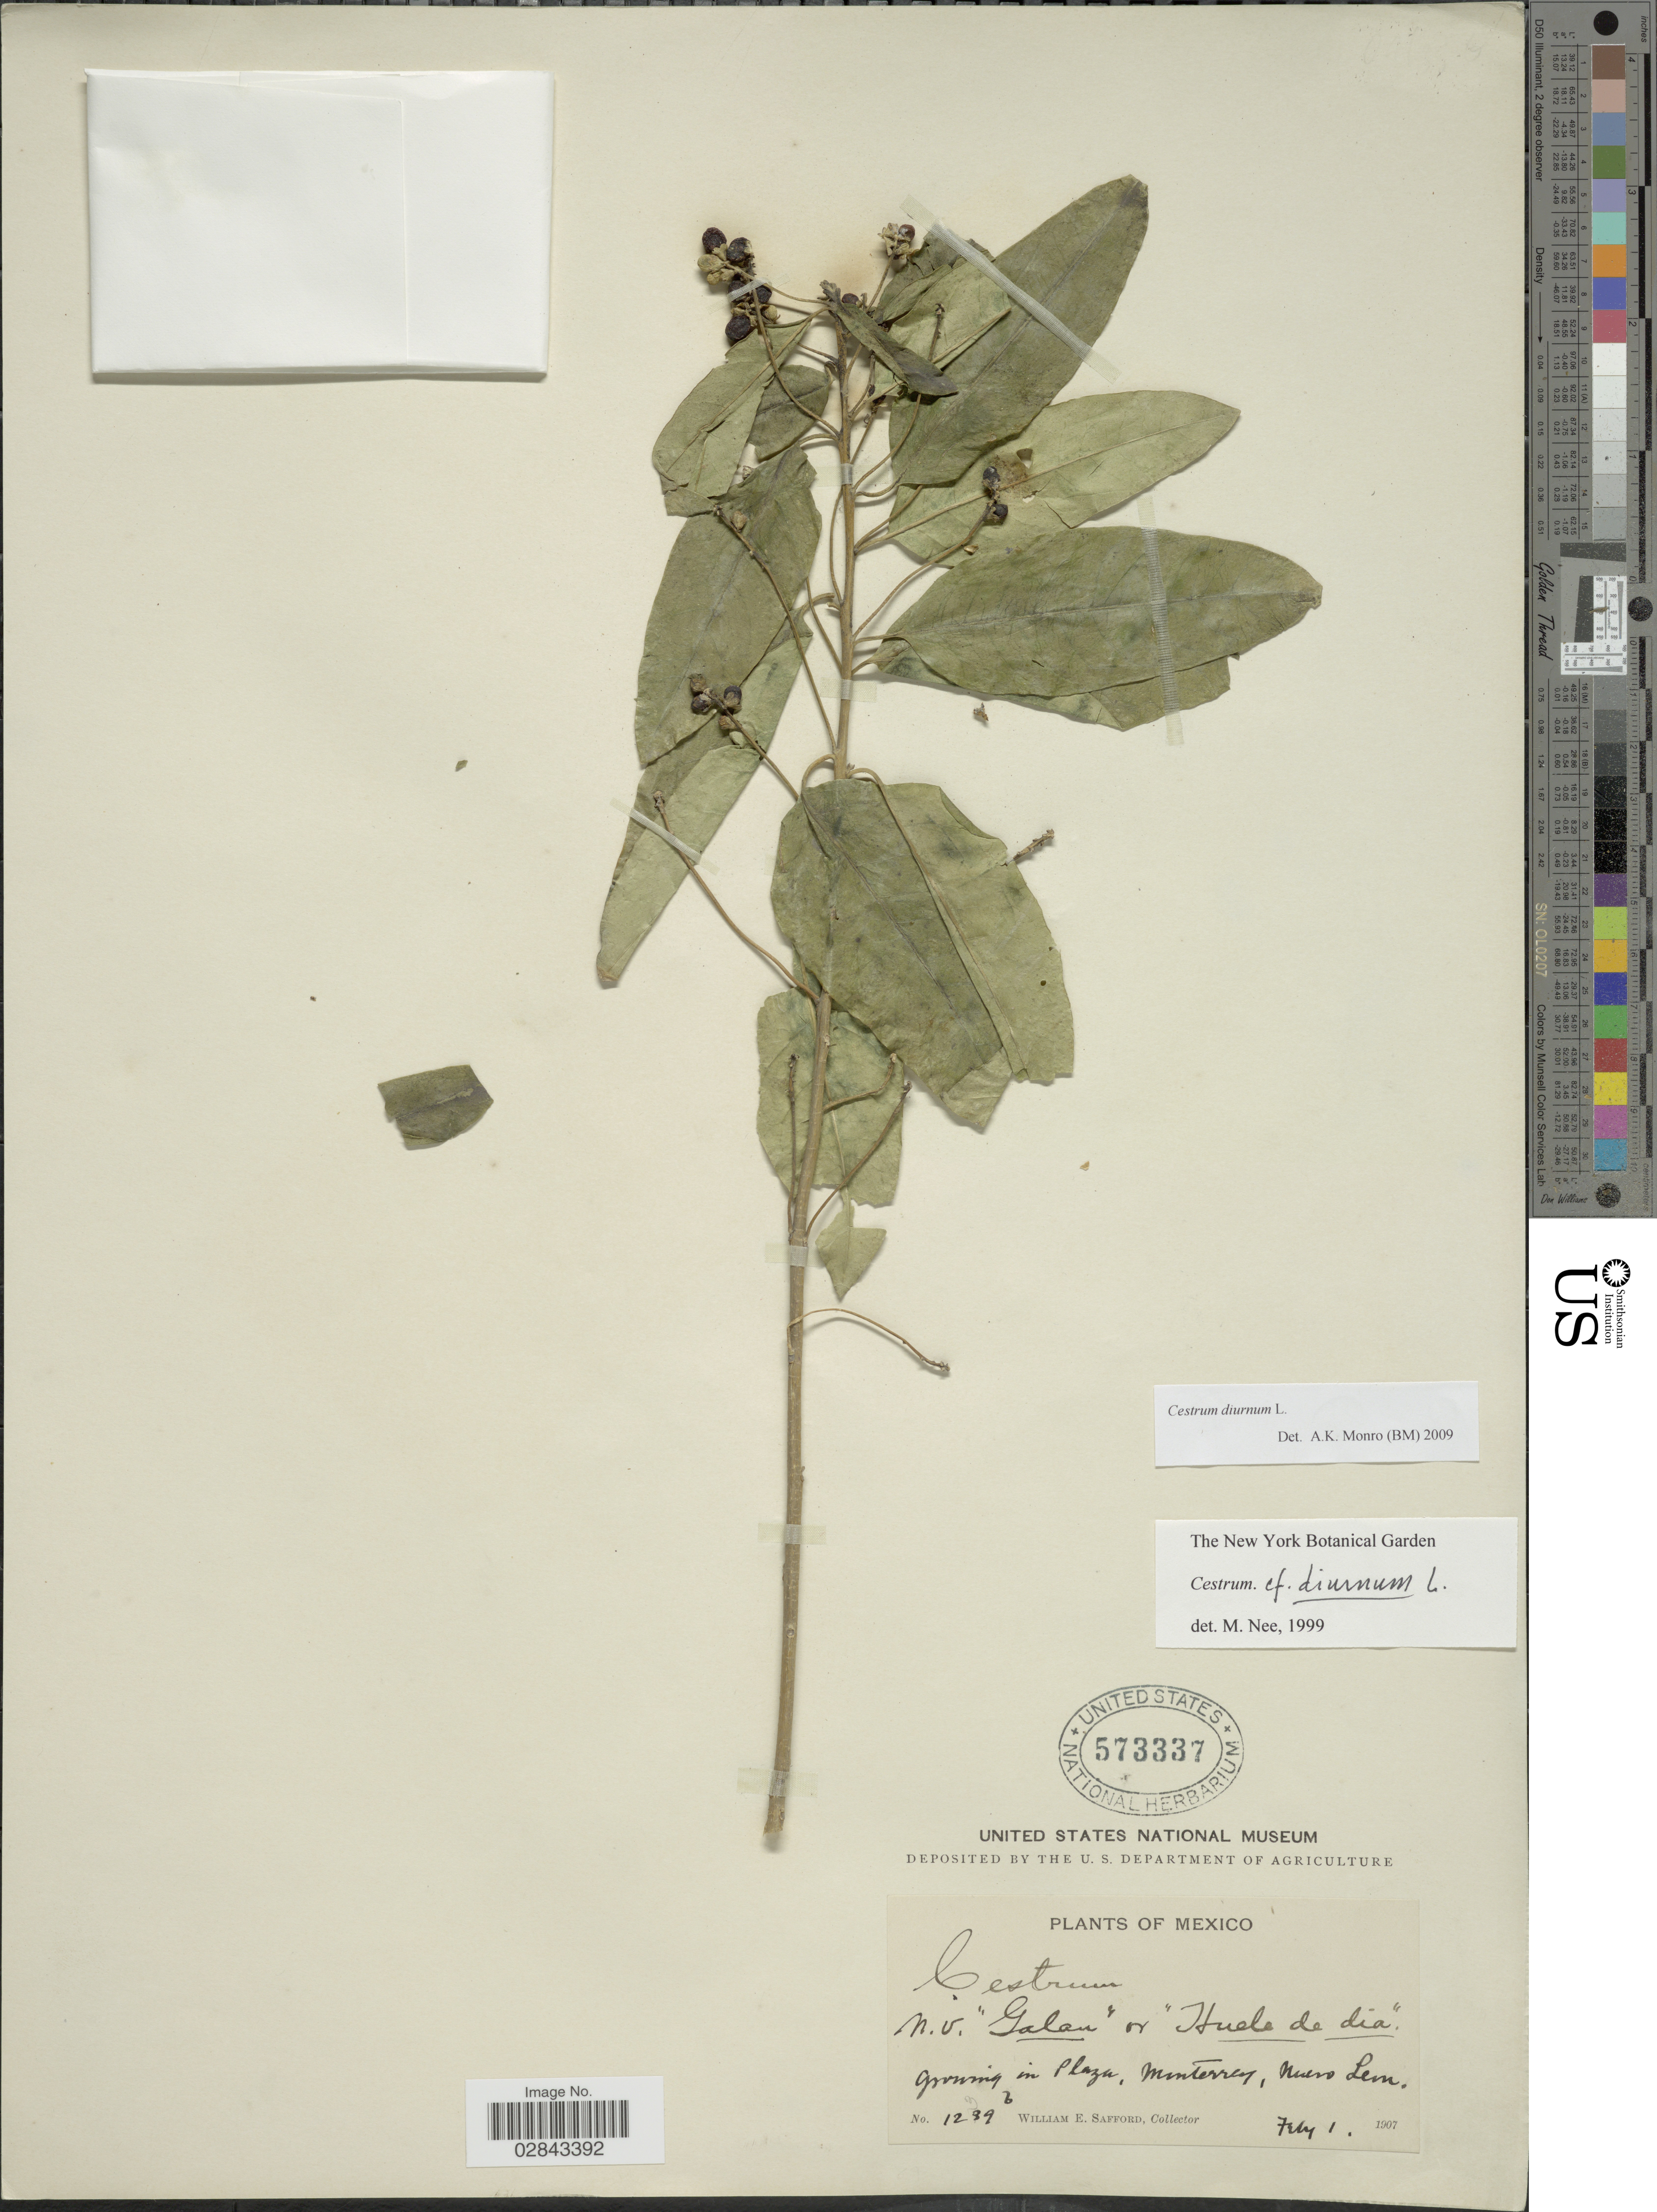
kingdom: Plantae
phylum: Tracheophyta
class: Magnoliopsida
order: Solanales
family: Solanaceae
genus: Cestrum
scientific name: Cestrum diurnum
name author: L.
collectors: W. E. Safford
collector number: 1289B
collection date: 1907-02-01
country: Mexico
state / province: Nuevo León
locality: Growing in Plaza, Monterrey.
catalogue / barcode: US 573337